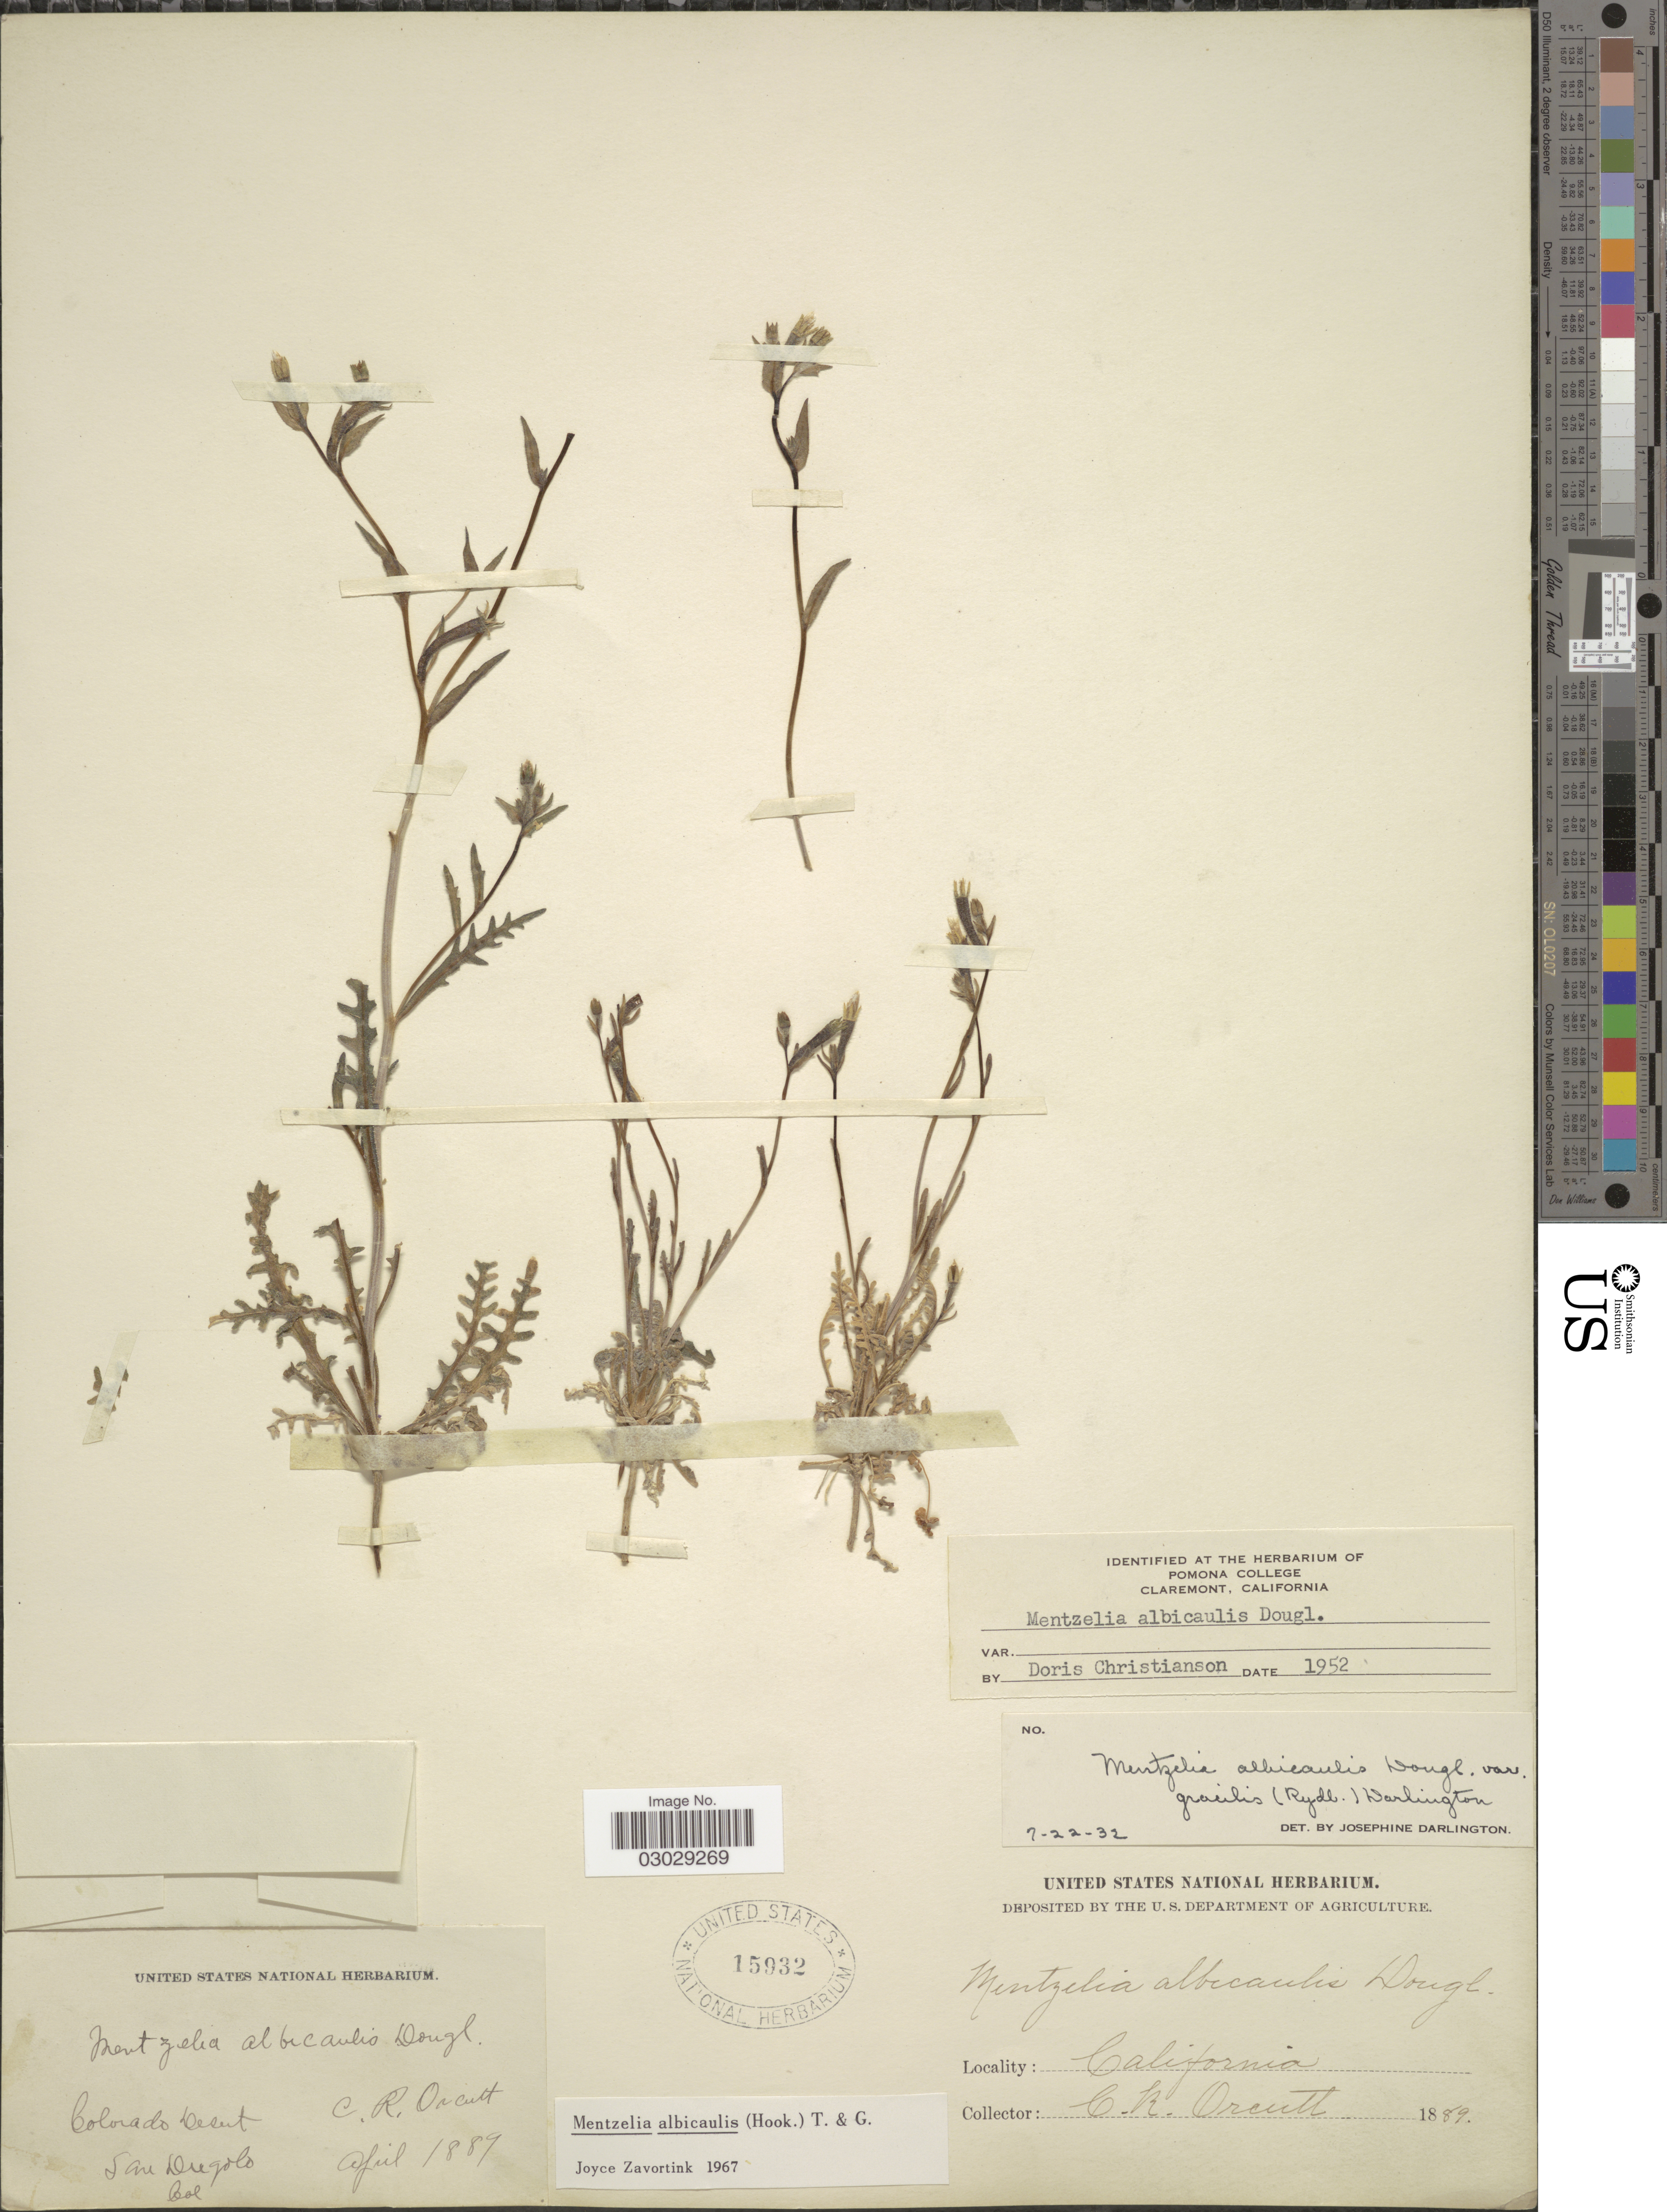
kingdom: Plantae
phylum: Tracheophyta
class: Magnoliopsida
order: Cornales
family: Loasaceae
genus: Mentzelia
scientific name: Mentzelia albicaulis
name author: (Douglas ex Hook.) Douglas ex Torr. & A. Gray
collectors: C. R. Orcutt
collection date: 1889-04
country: United States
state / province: California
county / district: San Diego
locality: Colorado Desert. San Diego.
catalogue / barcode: US 15932